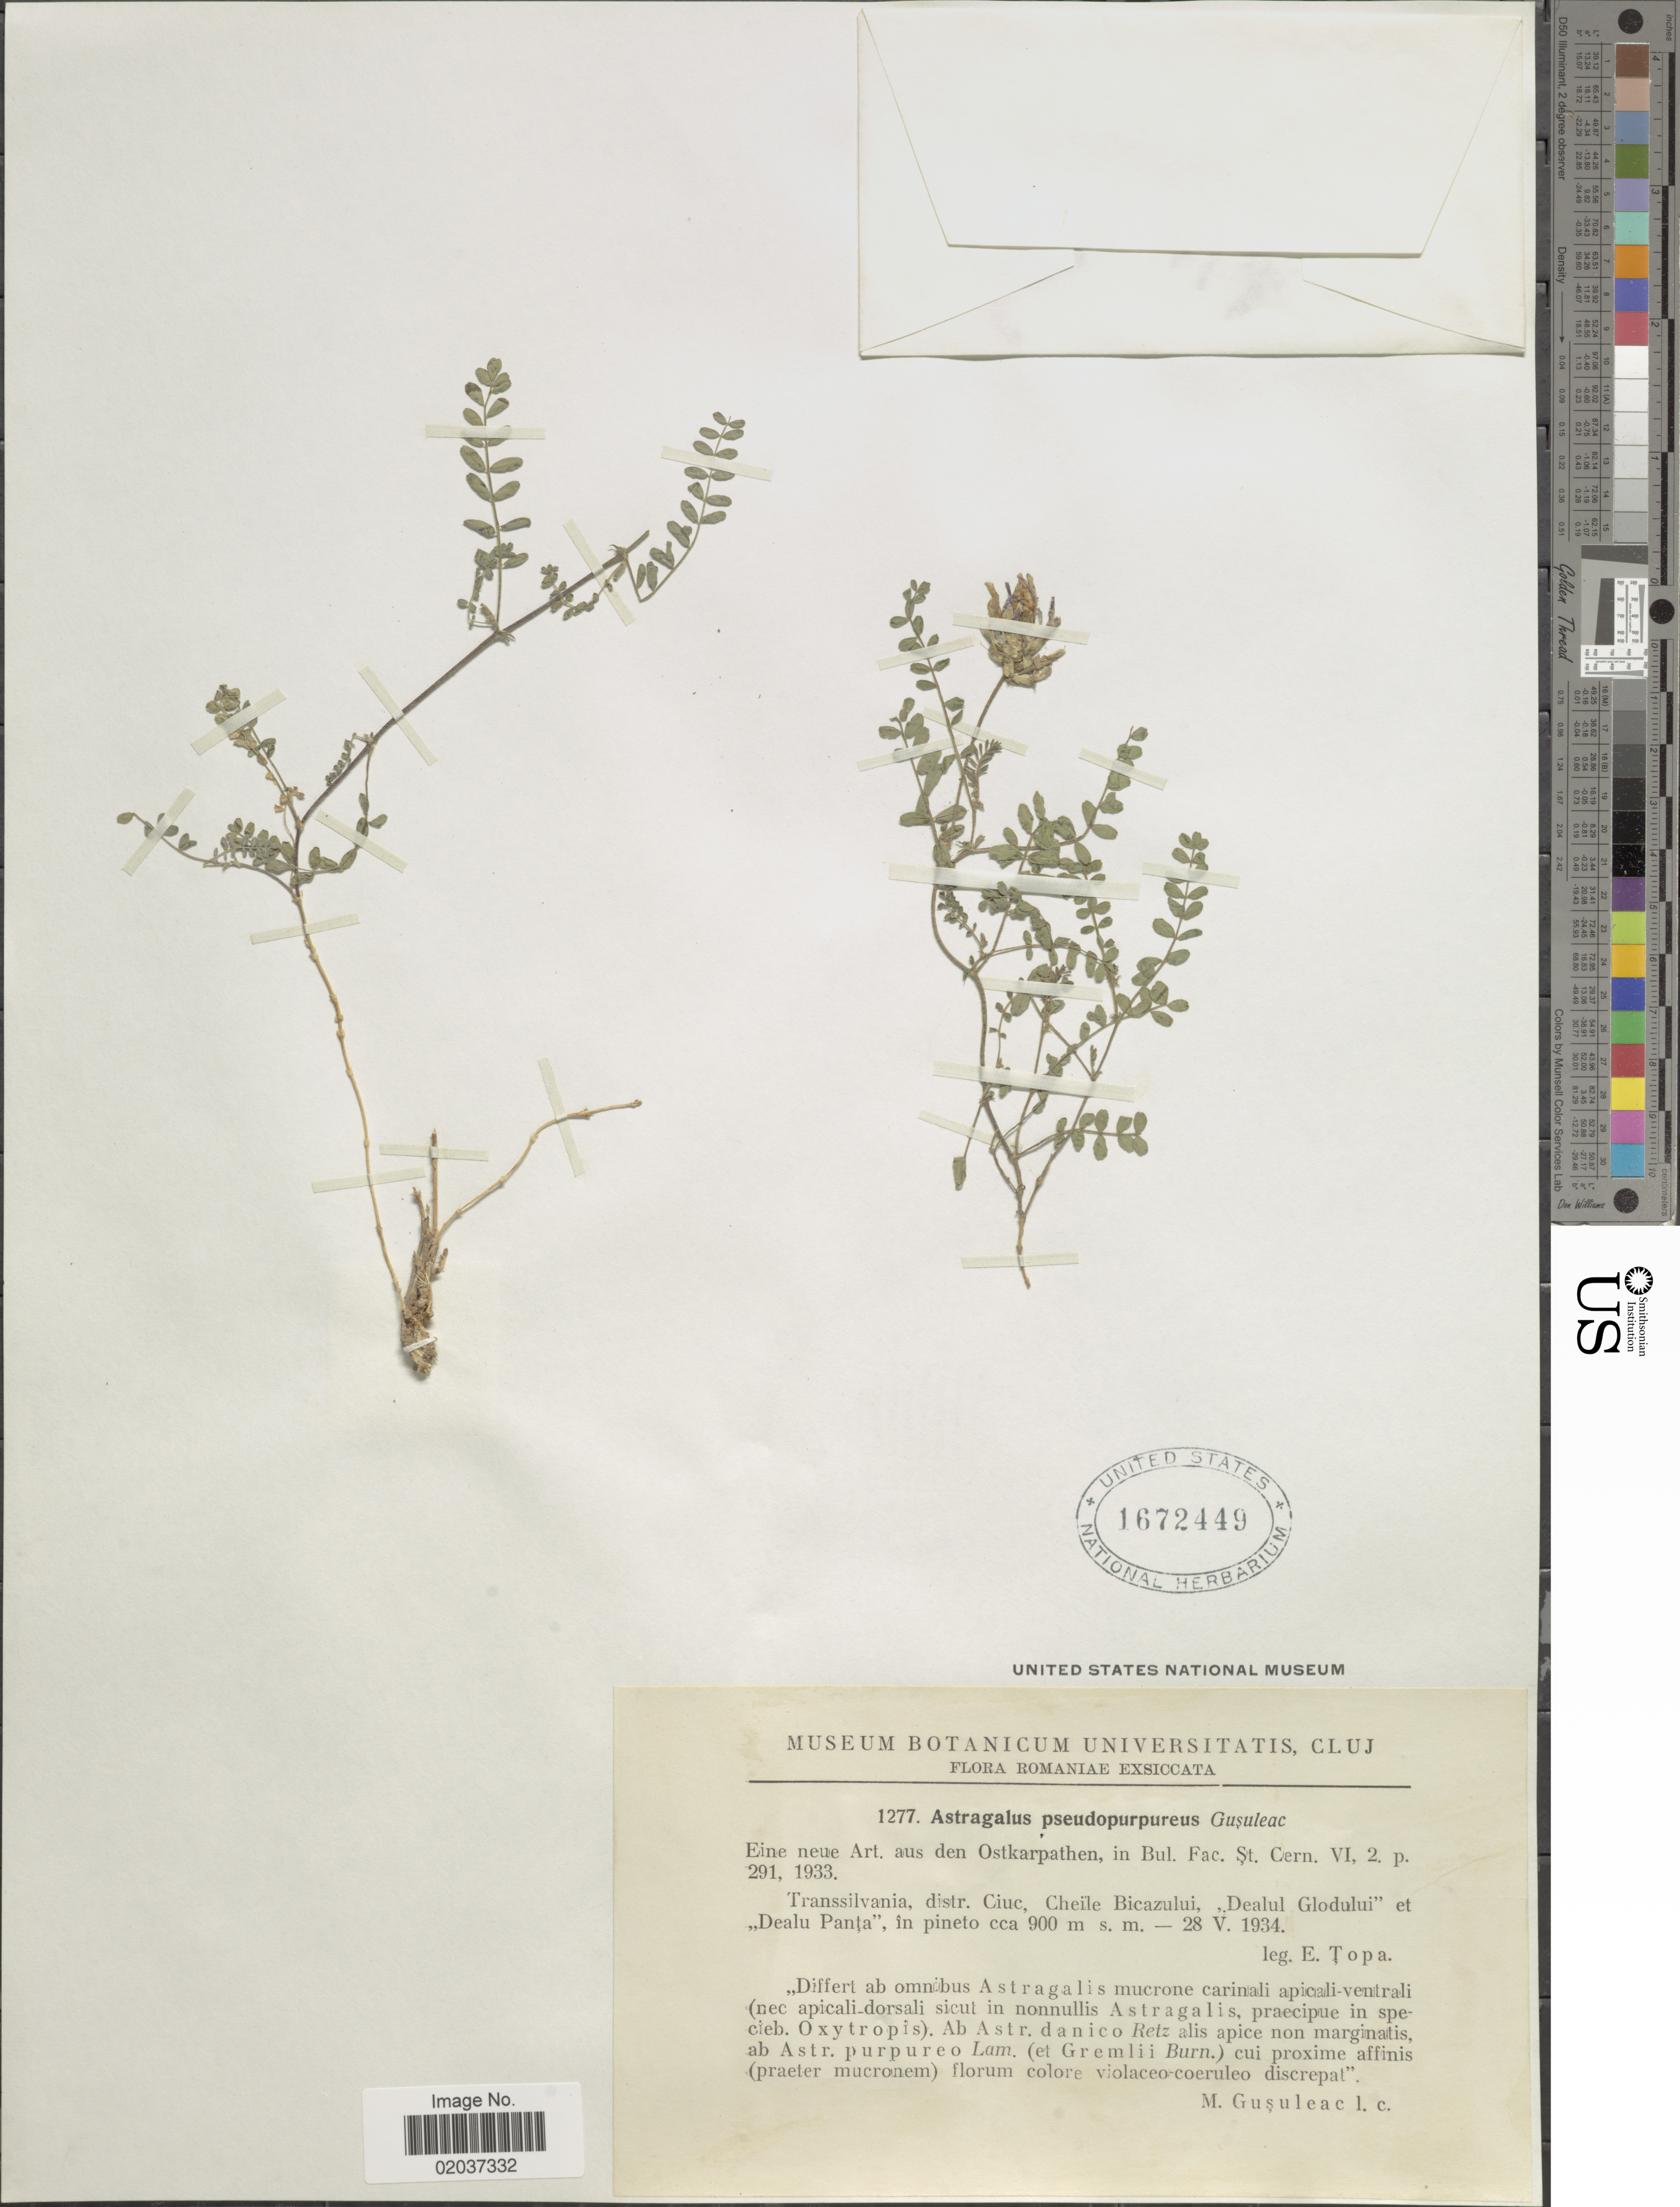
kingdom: Plantae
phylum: Tracheophyta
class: Magnoliopsida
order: Fabales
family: Fabaceae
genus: Astragalus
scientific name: Astragalus pseudopurpureus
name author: Gusuleac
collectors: E. Topa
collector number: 1277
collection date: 1934-05-28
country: Romania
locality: Romaniae Exsiccata, Transsilvania, distr. Ciuc, Cheile Bicazului, Dealul Glodului, et Dealu Panja, in pineto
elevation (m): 900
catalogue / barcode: US 1672449